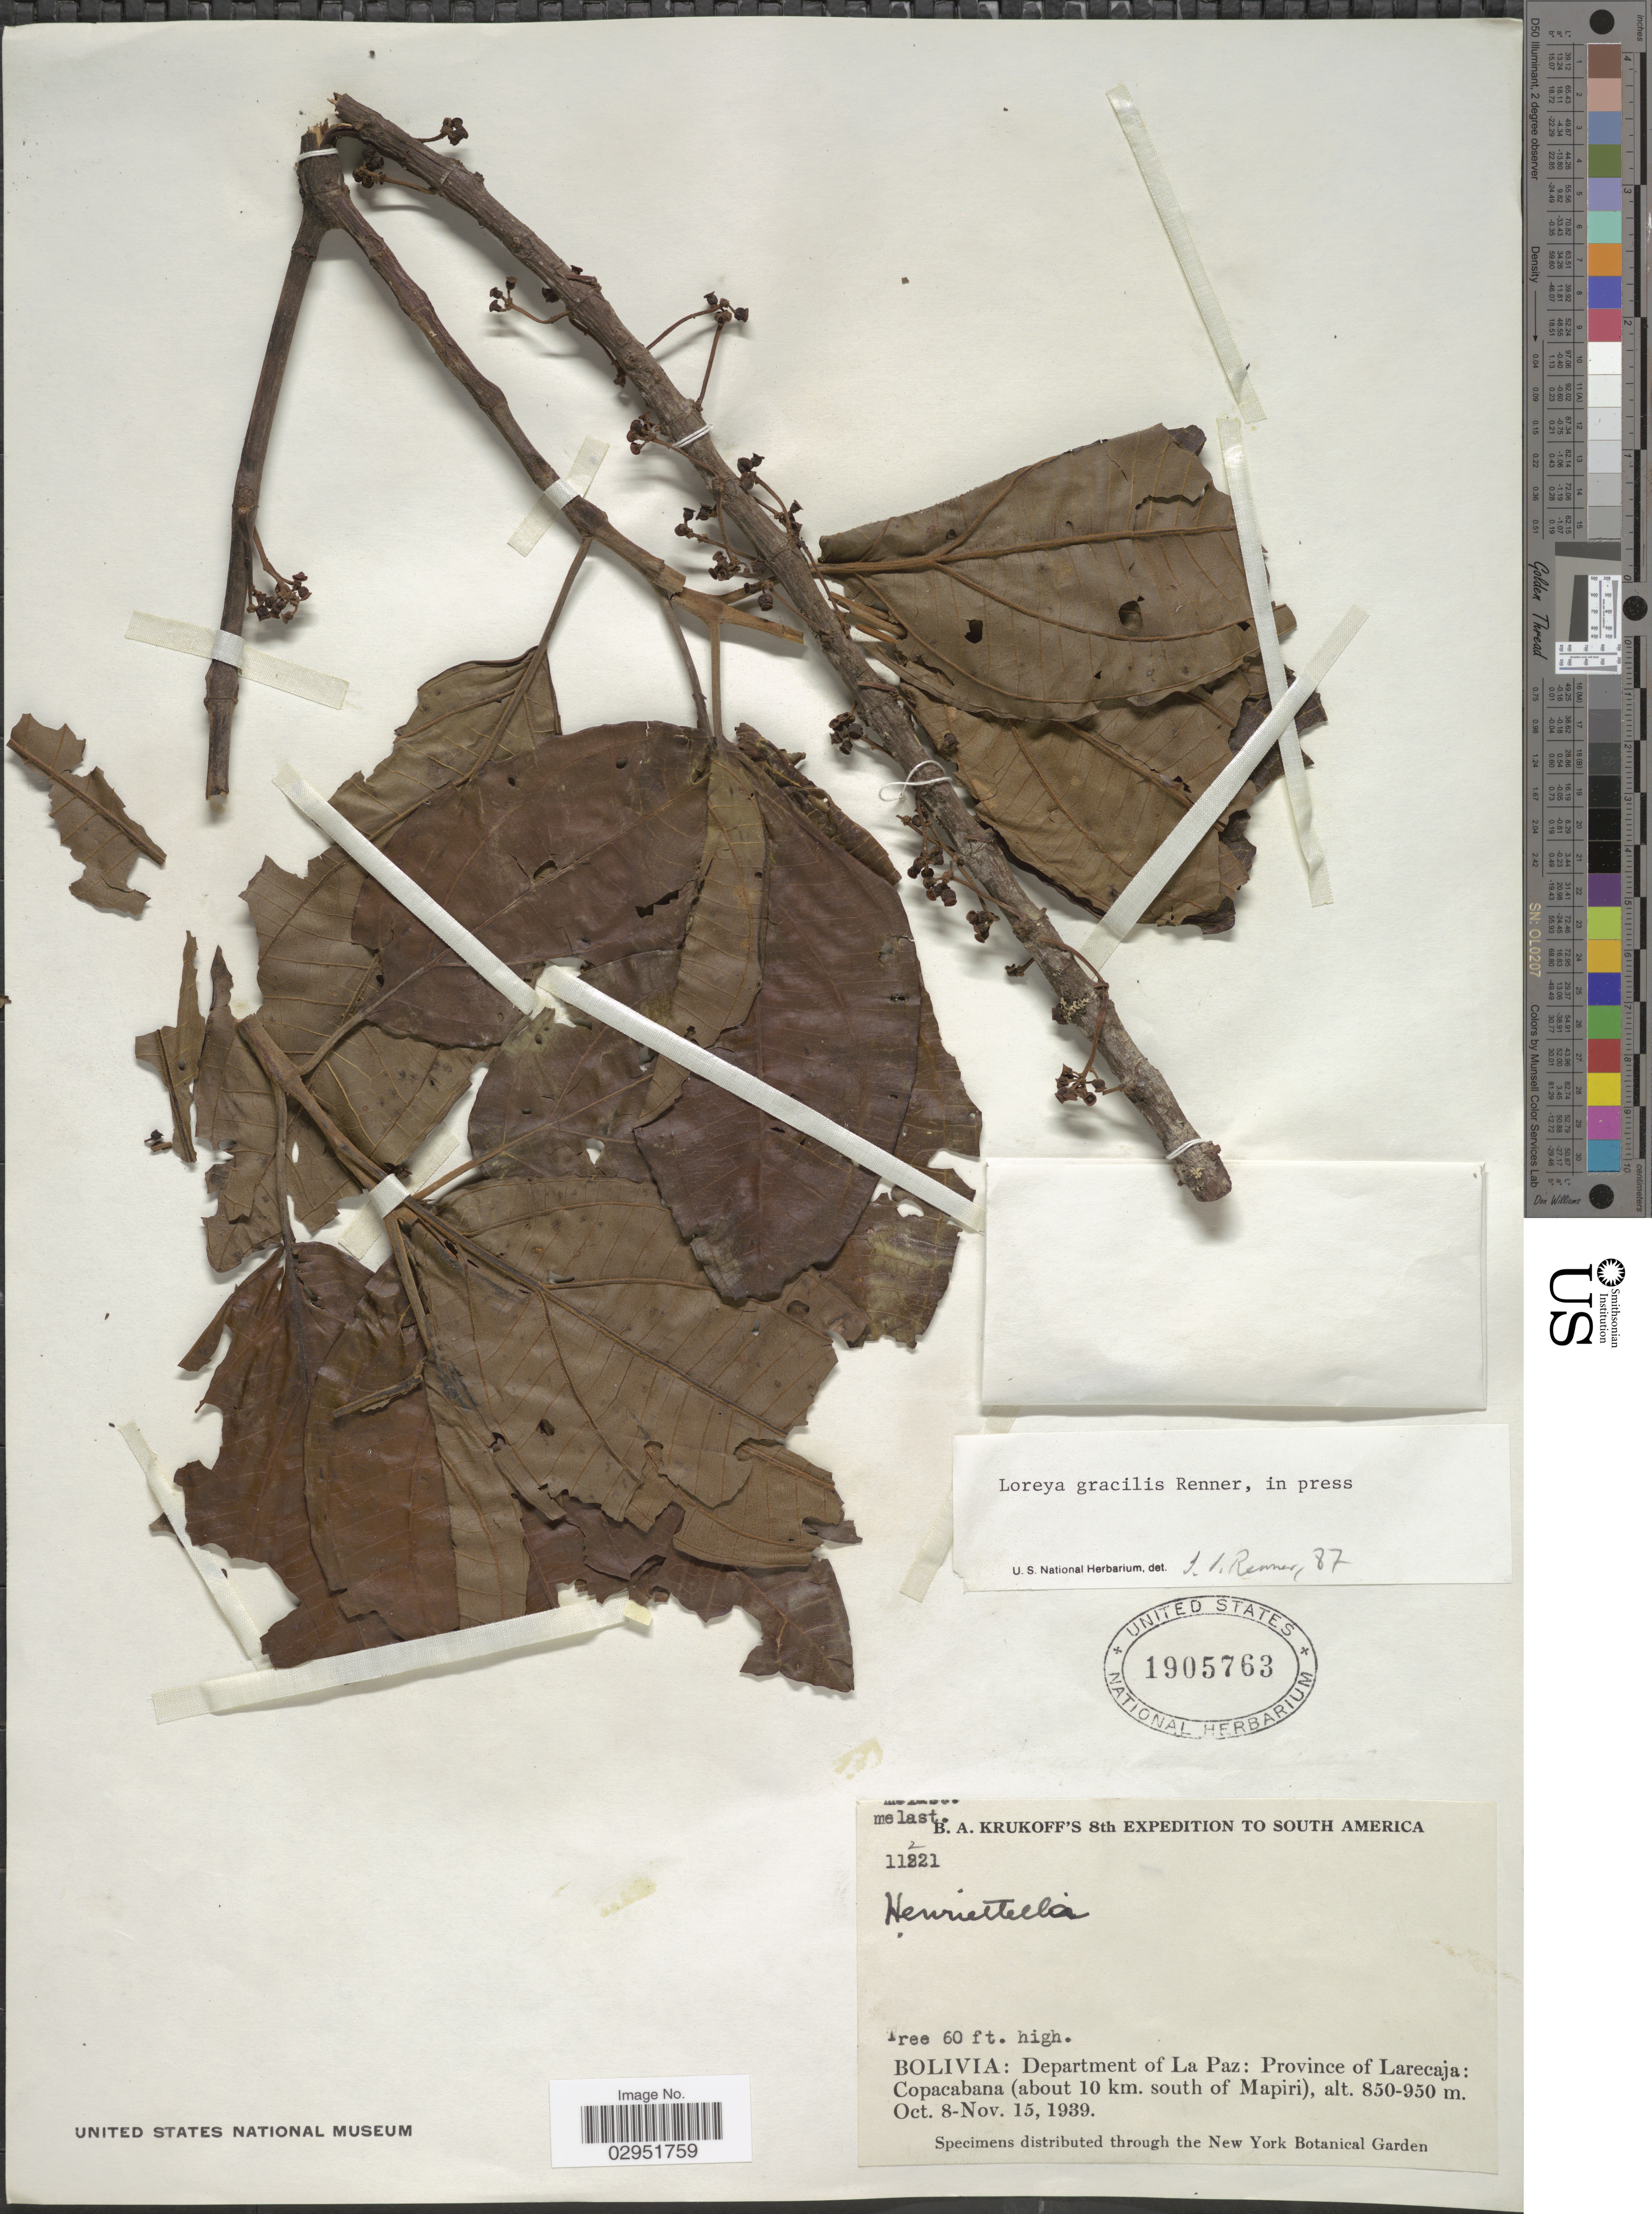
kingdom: Plantae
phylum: Tracheophyta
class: Magnoliopsida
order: Myrtales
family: Melastomataceae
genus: Bellucia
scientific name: Bellucia gracilis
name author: (S.S. Renner) Penneys et al.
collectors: B. A. Krukoff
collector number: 11221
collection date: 1939-10-08/1939-11-15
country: Bolivia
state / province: La Paz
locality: Department of La Paz: Province of Larecaja: Copacabana (about 10 km. south of Mapiri).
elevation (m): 850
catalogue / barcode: US 1905763